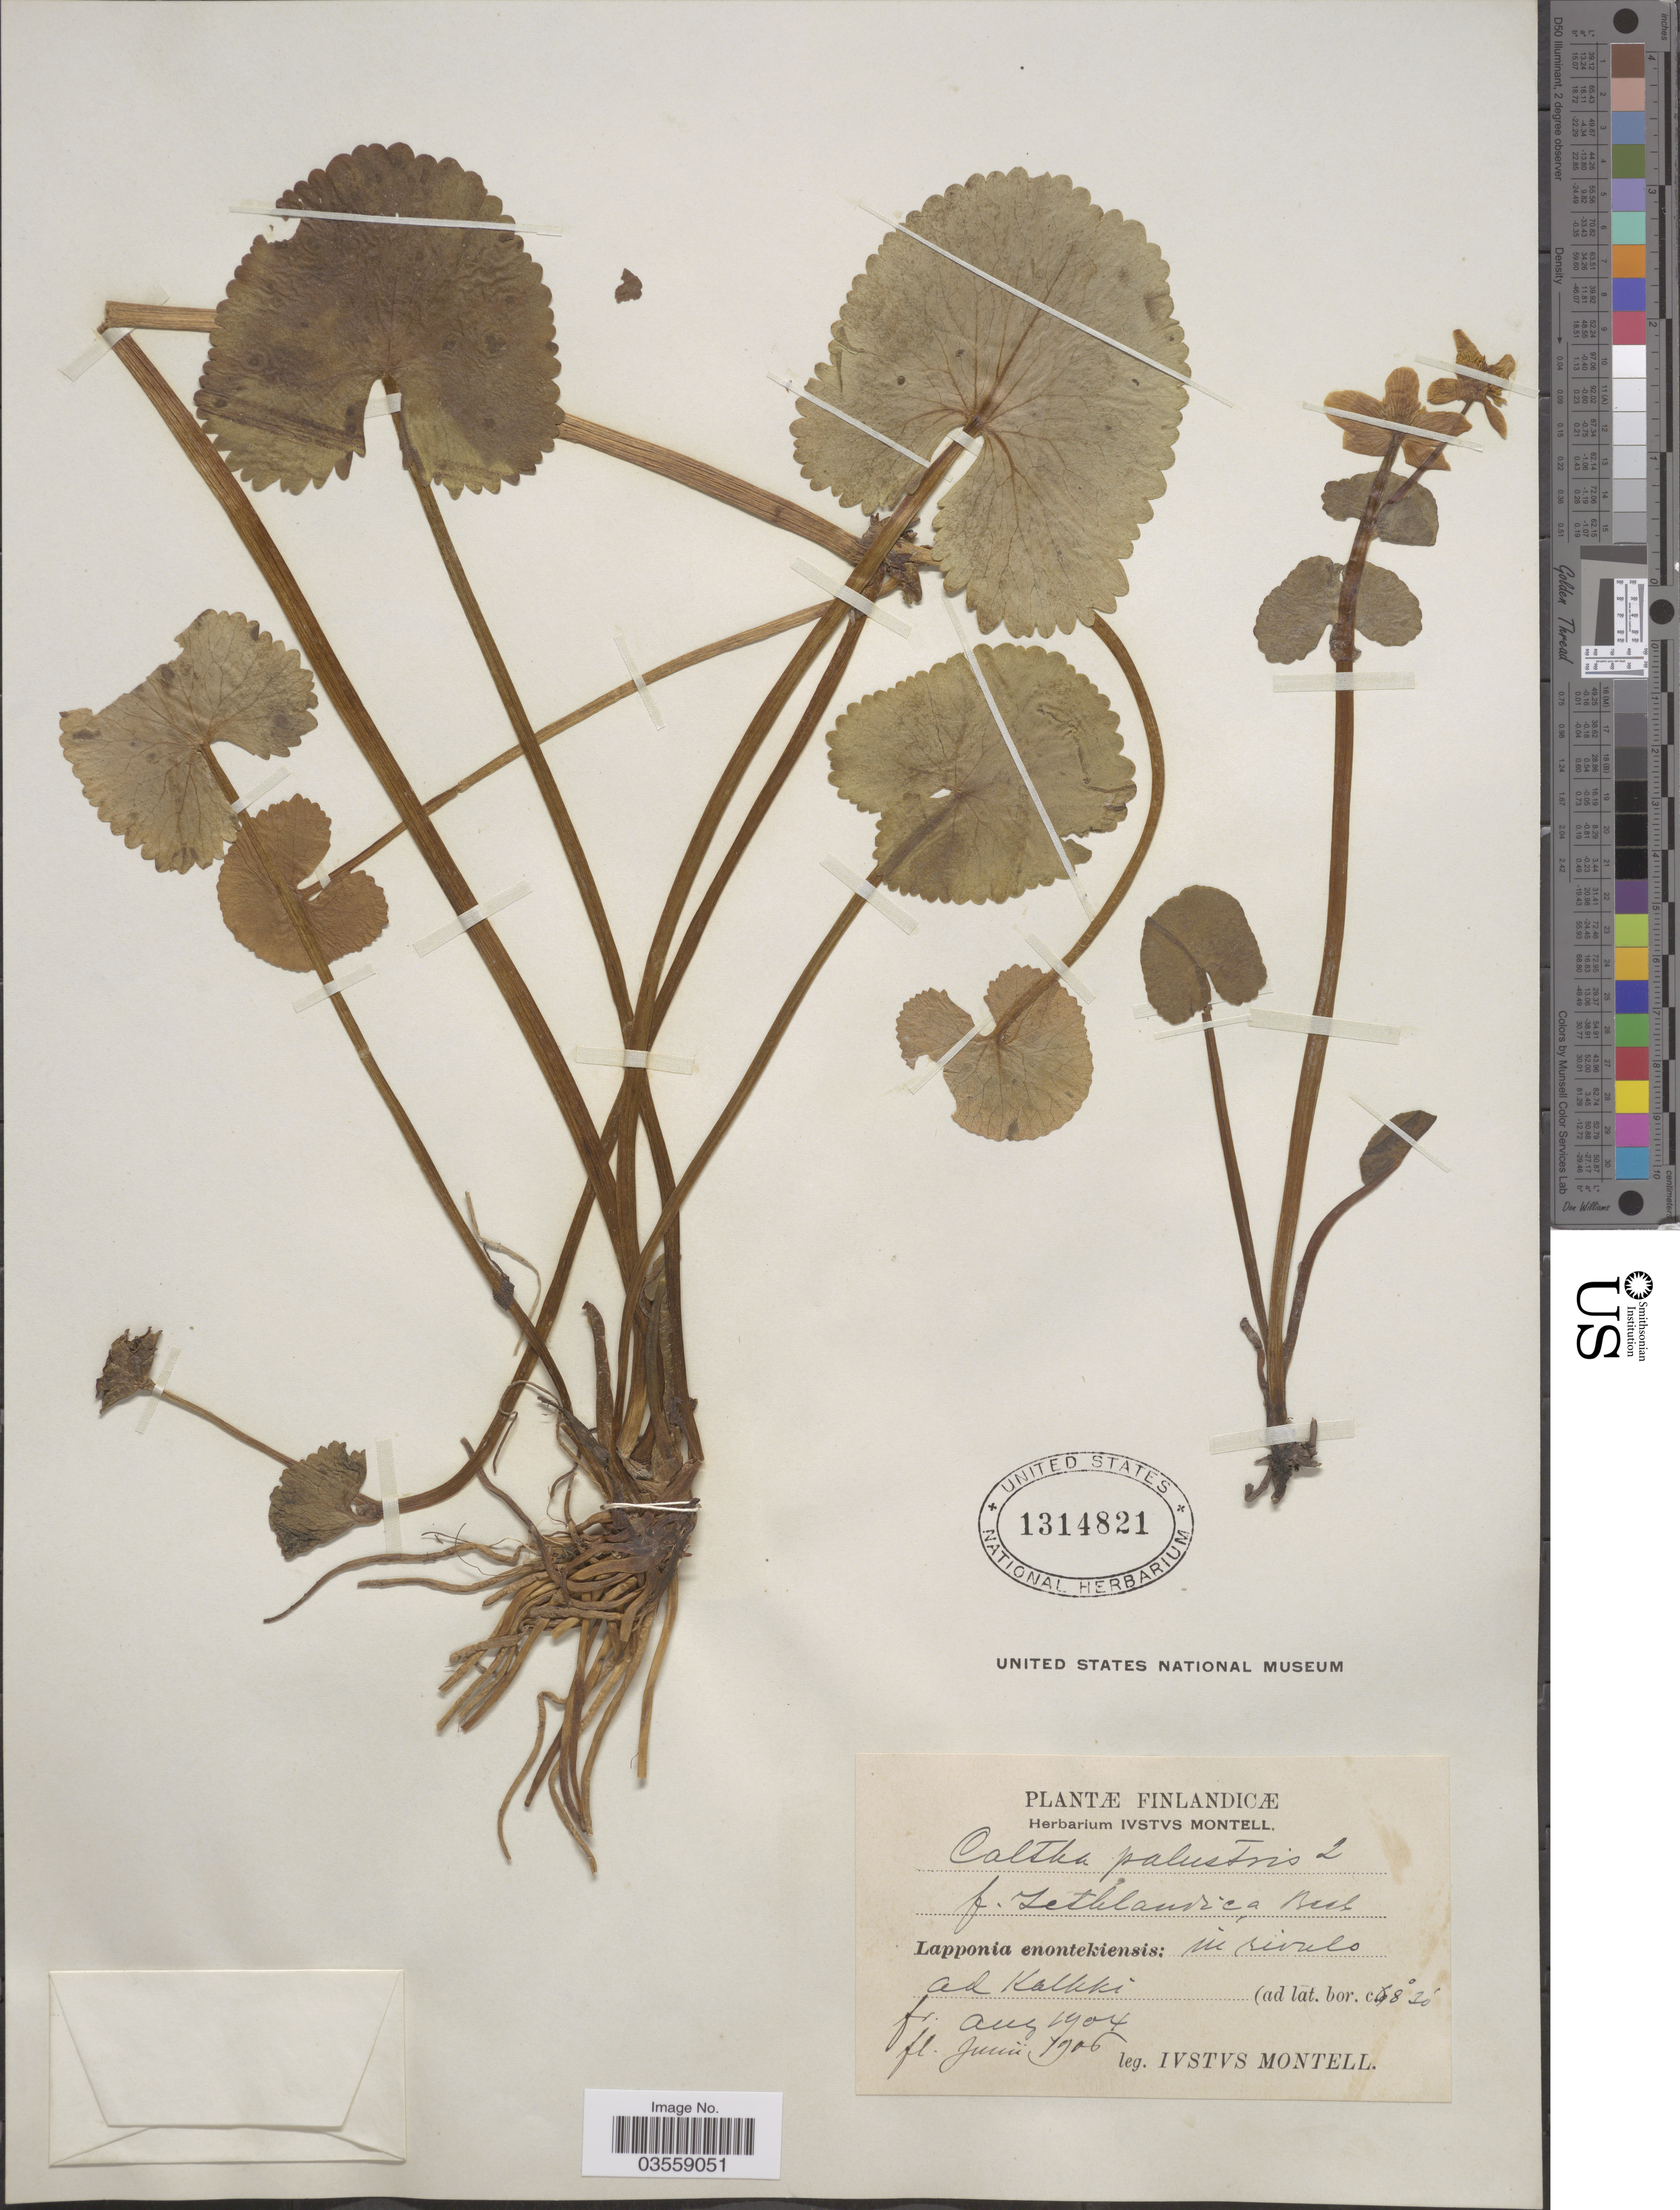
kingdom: Plantae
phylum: Tracheophyta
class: Magnoliopsida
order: Ranunculales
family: Ranunculaceae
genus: Caltha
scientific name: Caltha palustris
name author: L.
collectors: I. Montell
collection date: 1904-08/1906-06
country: Finland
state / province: Lappi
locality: Finlandicæ. Lapponia enontekiensis: in rivulo ad Kalkki.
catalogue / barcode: US 1314821